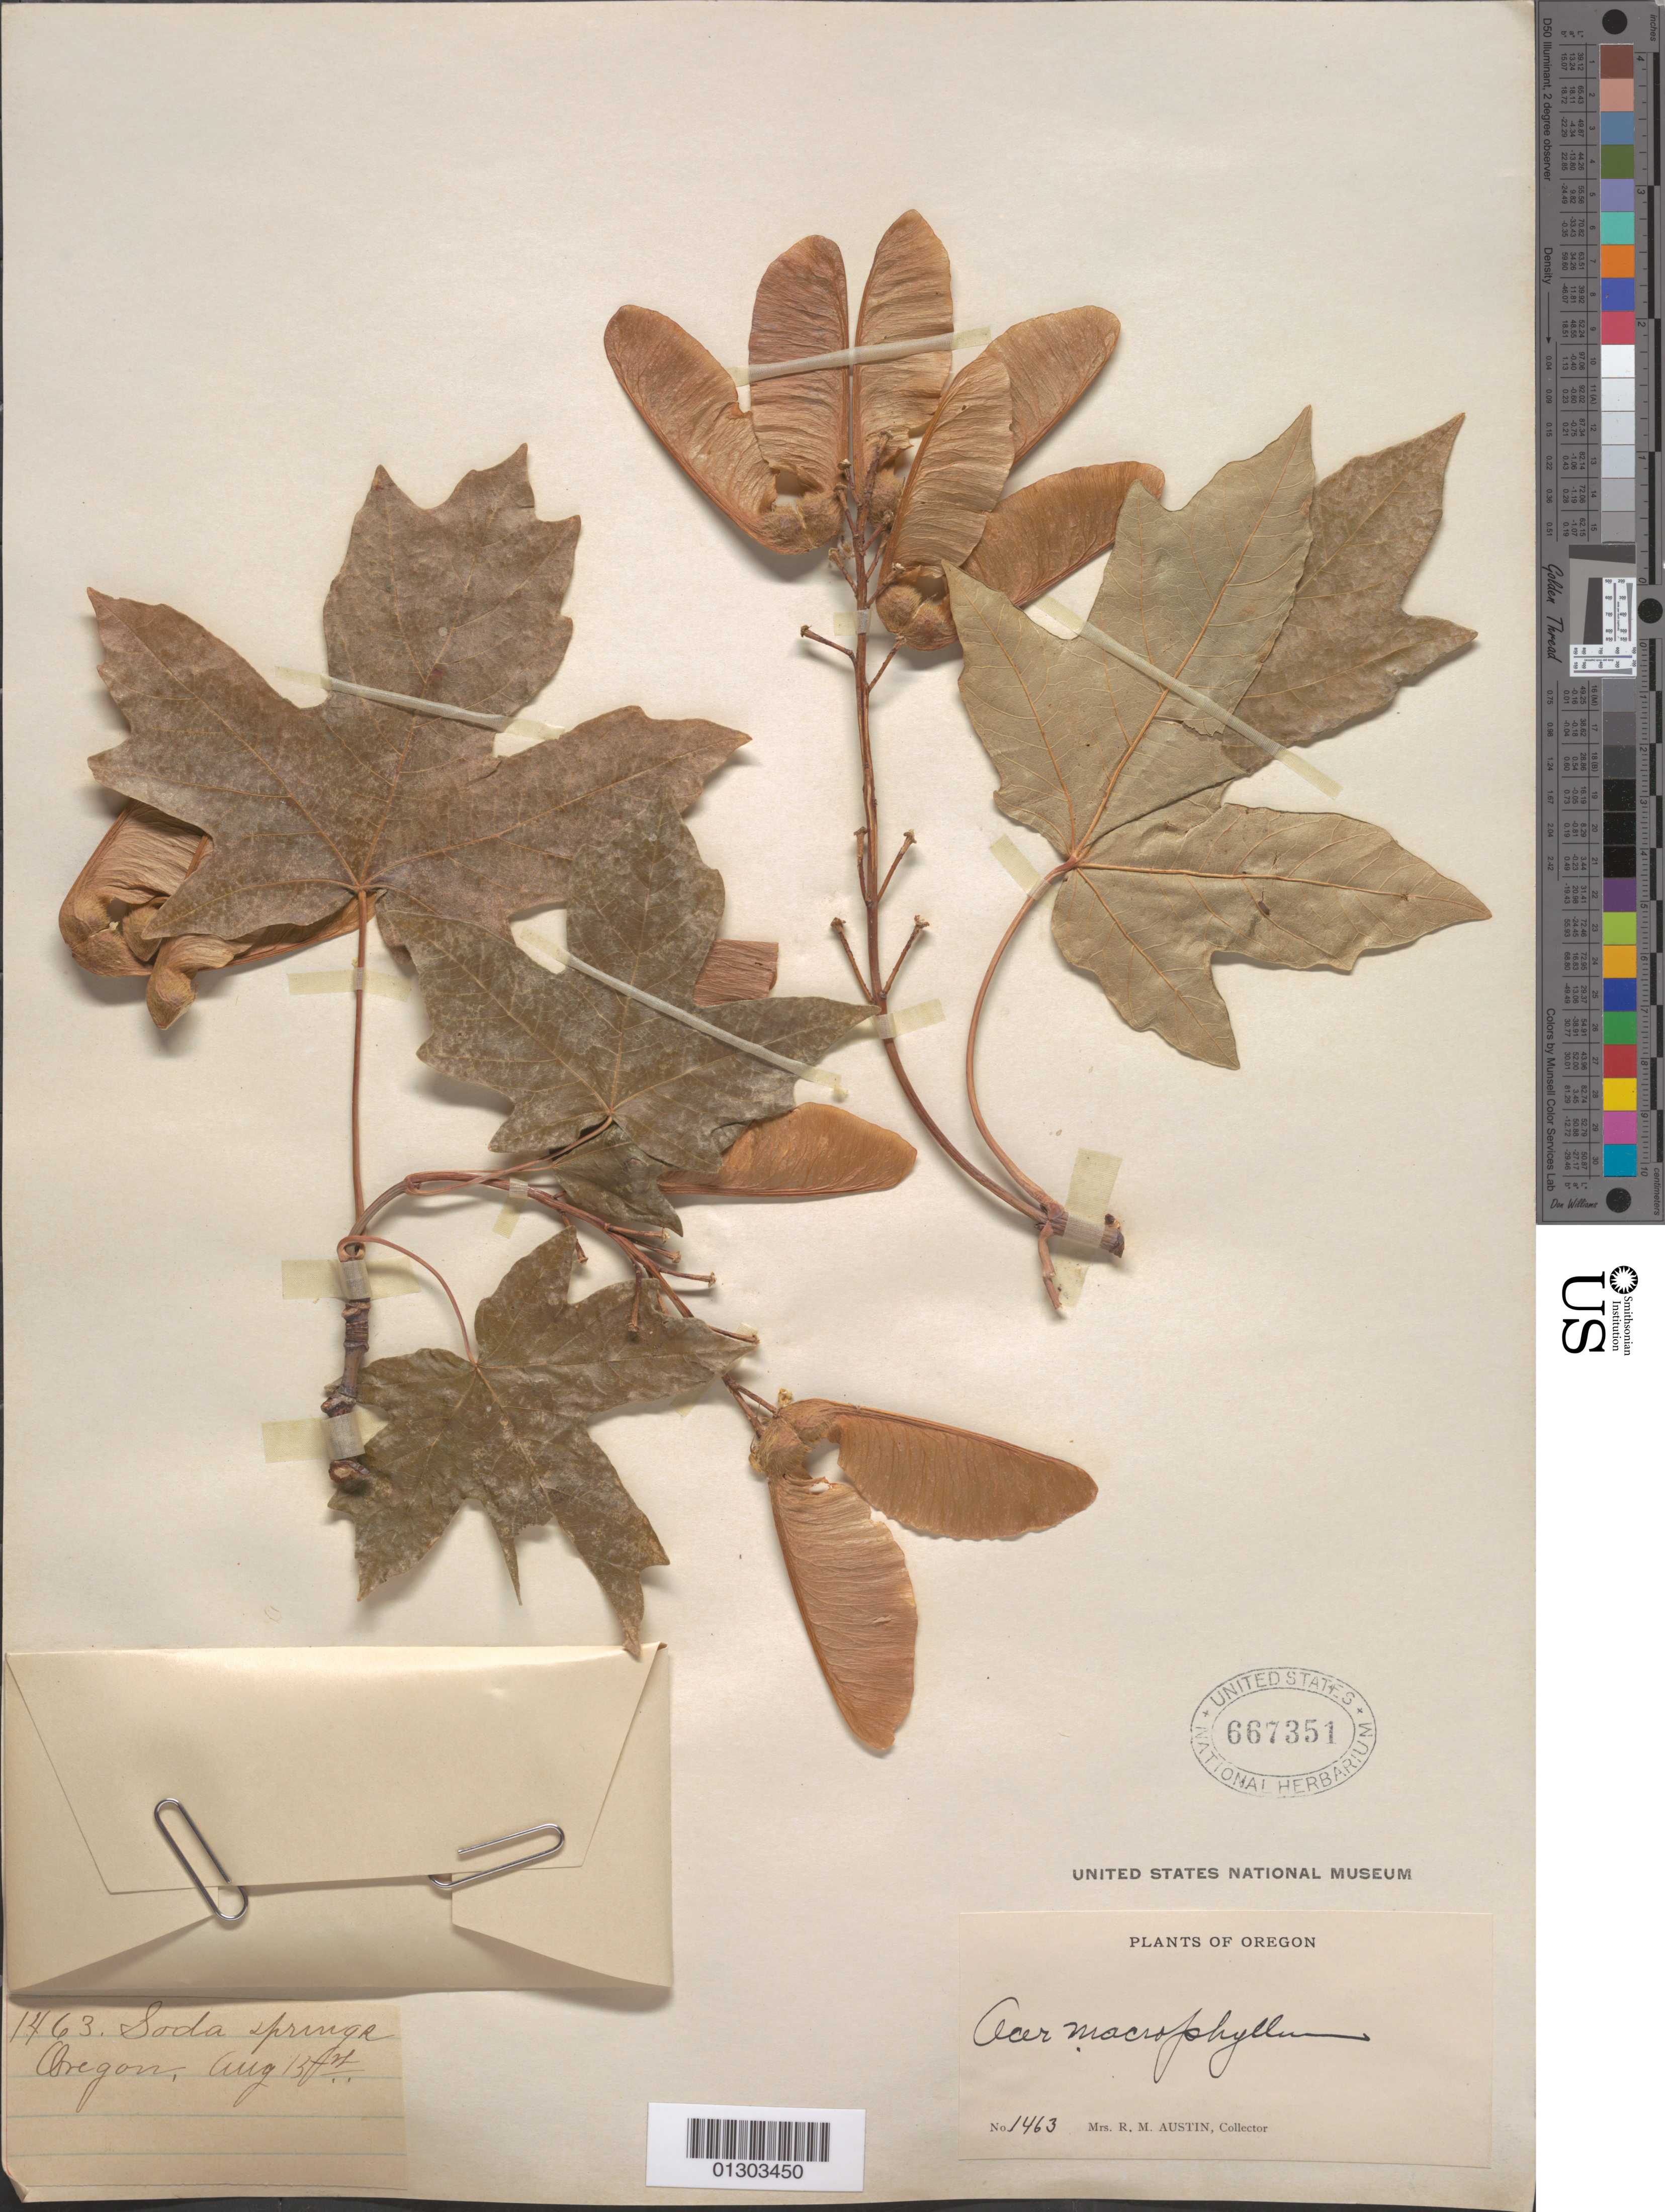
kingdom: Plantae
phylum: Tracheophyta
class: Magnoliopsida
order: Sapindales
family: Sapindaceae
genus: Acer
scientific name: Acer macrophyllum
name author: Pursh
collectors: R. Austin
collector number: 1463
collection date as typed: Aug 15th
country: United States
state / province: Oregon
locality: Soda Springs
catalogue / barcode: US 667351